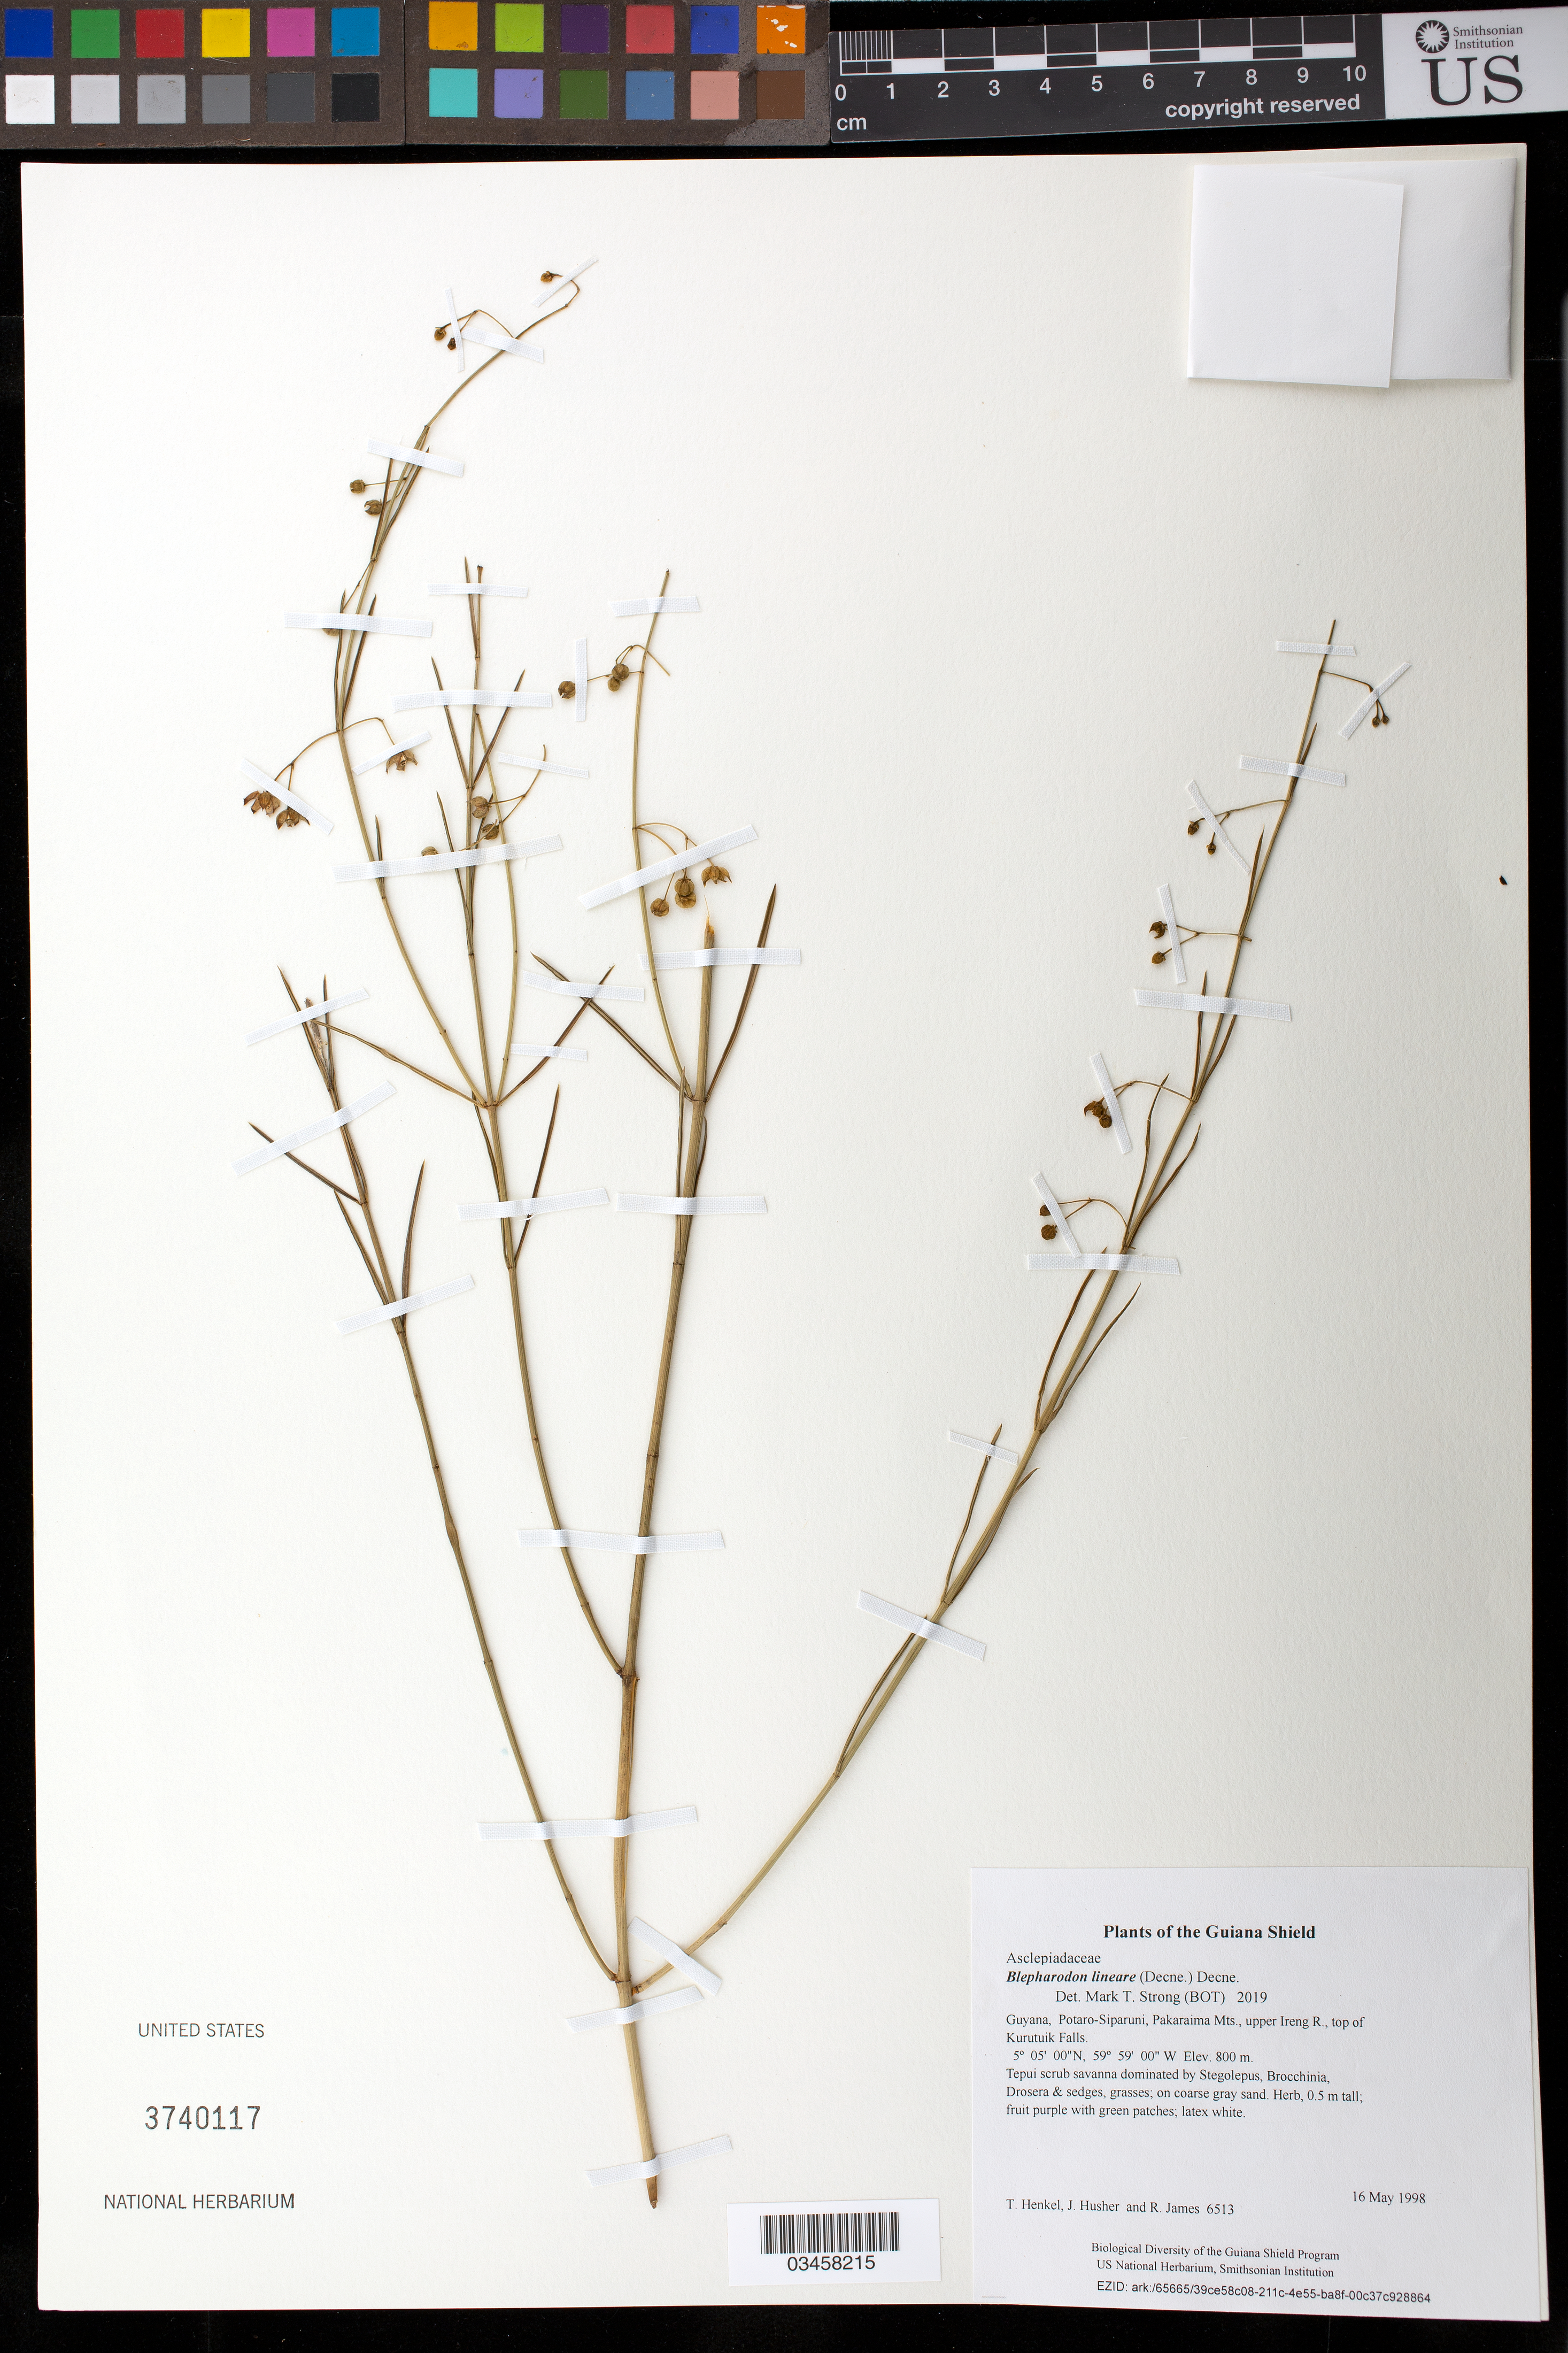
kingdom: Plantae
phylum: Tracheophyta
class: Magnoliopsida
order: Gentianales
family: Apocynaceae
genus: Blepharodon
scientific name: Blepharodon lineare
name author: (Decne.) Decne.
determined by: Strong, Mark T., (BOT), Smithsonian Institution - National Museum of Natural History (UNITED STATES)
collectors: T. Henkel, J. Husher & R. James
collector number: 6513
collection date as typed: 16 May 1998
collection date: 1998-05-16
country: Guyana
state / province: Potaro-Siparuni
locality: Pakaraima Mts., upper Ireng R., top of Kurutuik Falls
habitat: Tepui scrub savanna dominated by Stegolepus, Brocchinia, Drosera & sedges, grasses; on coarse gray sand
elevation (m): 800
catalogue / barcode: US 3740117